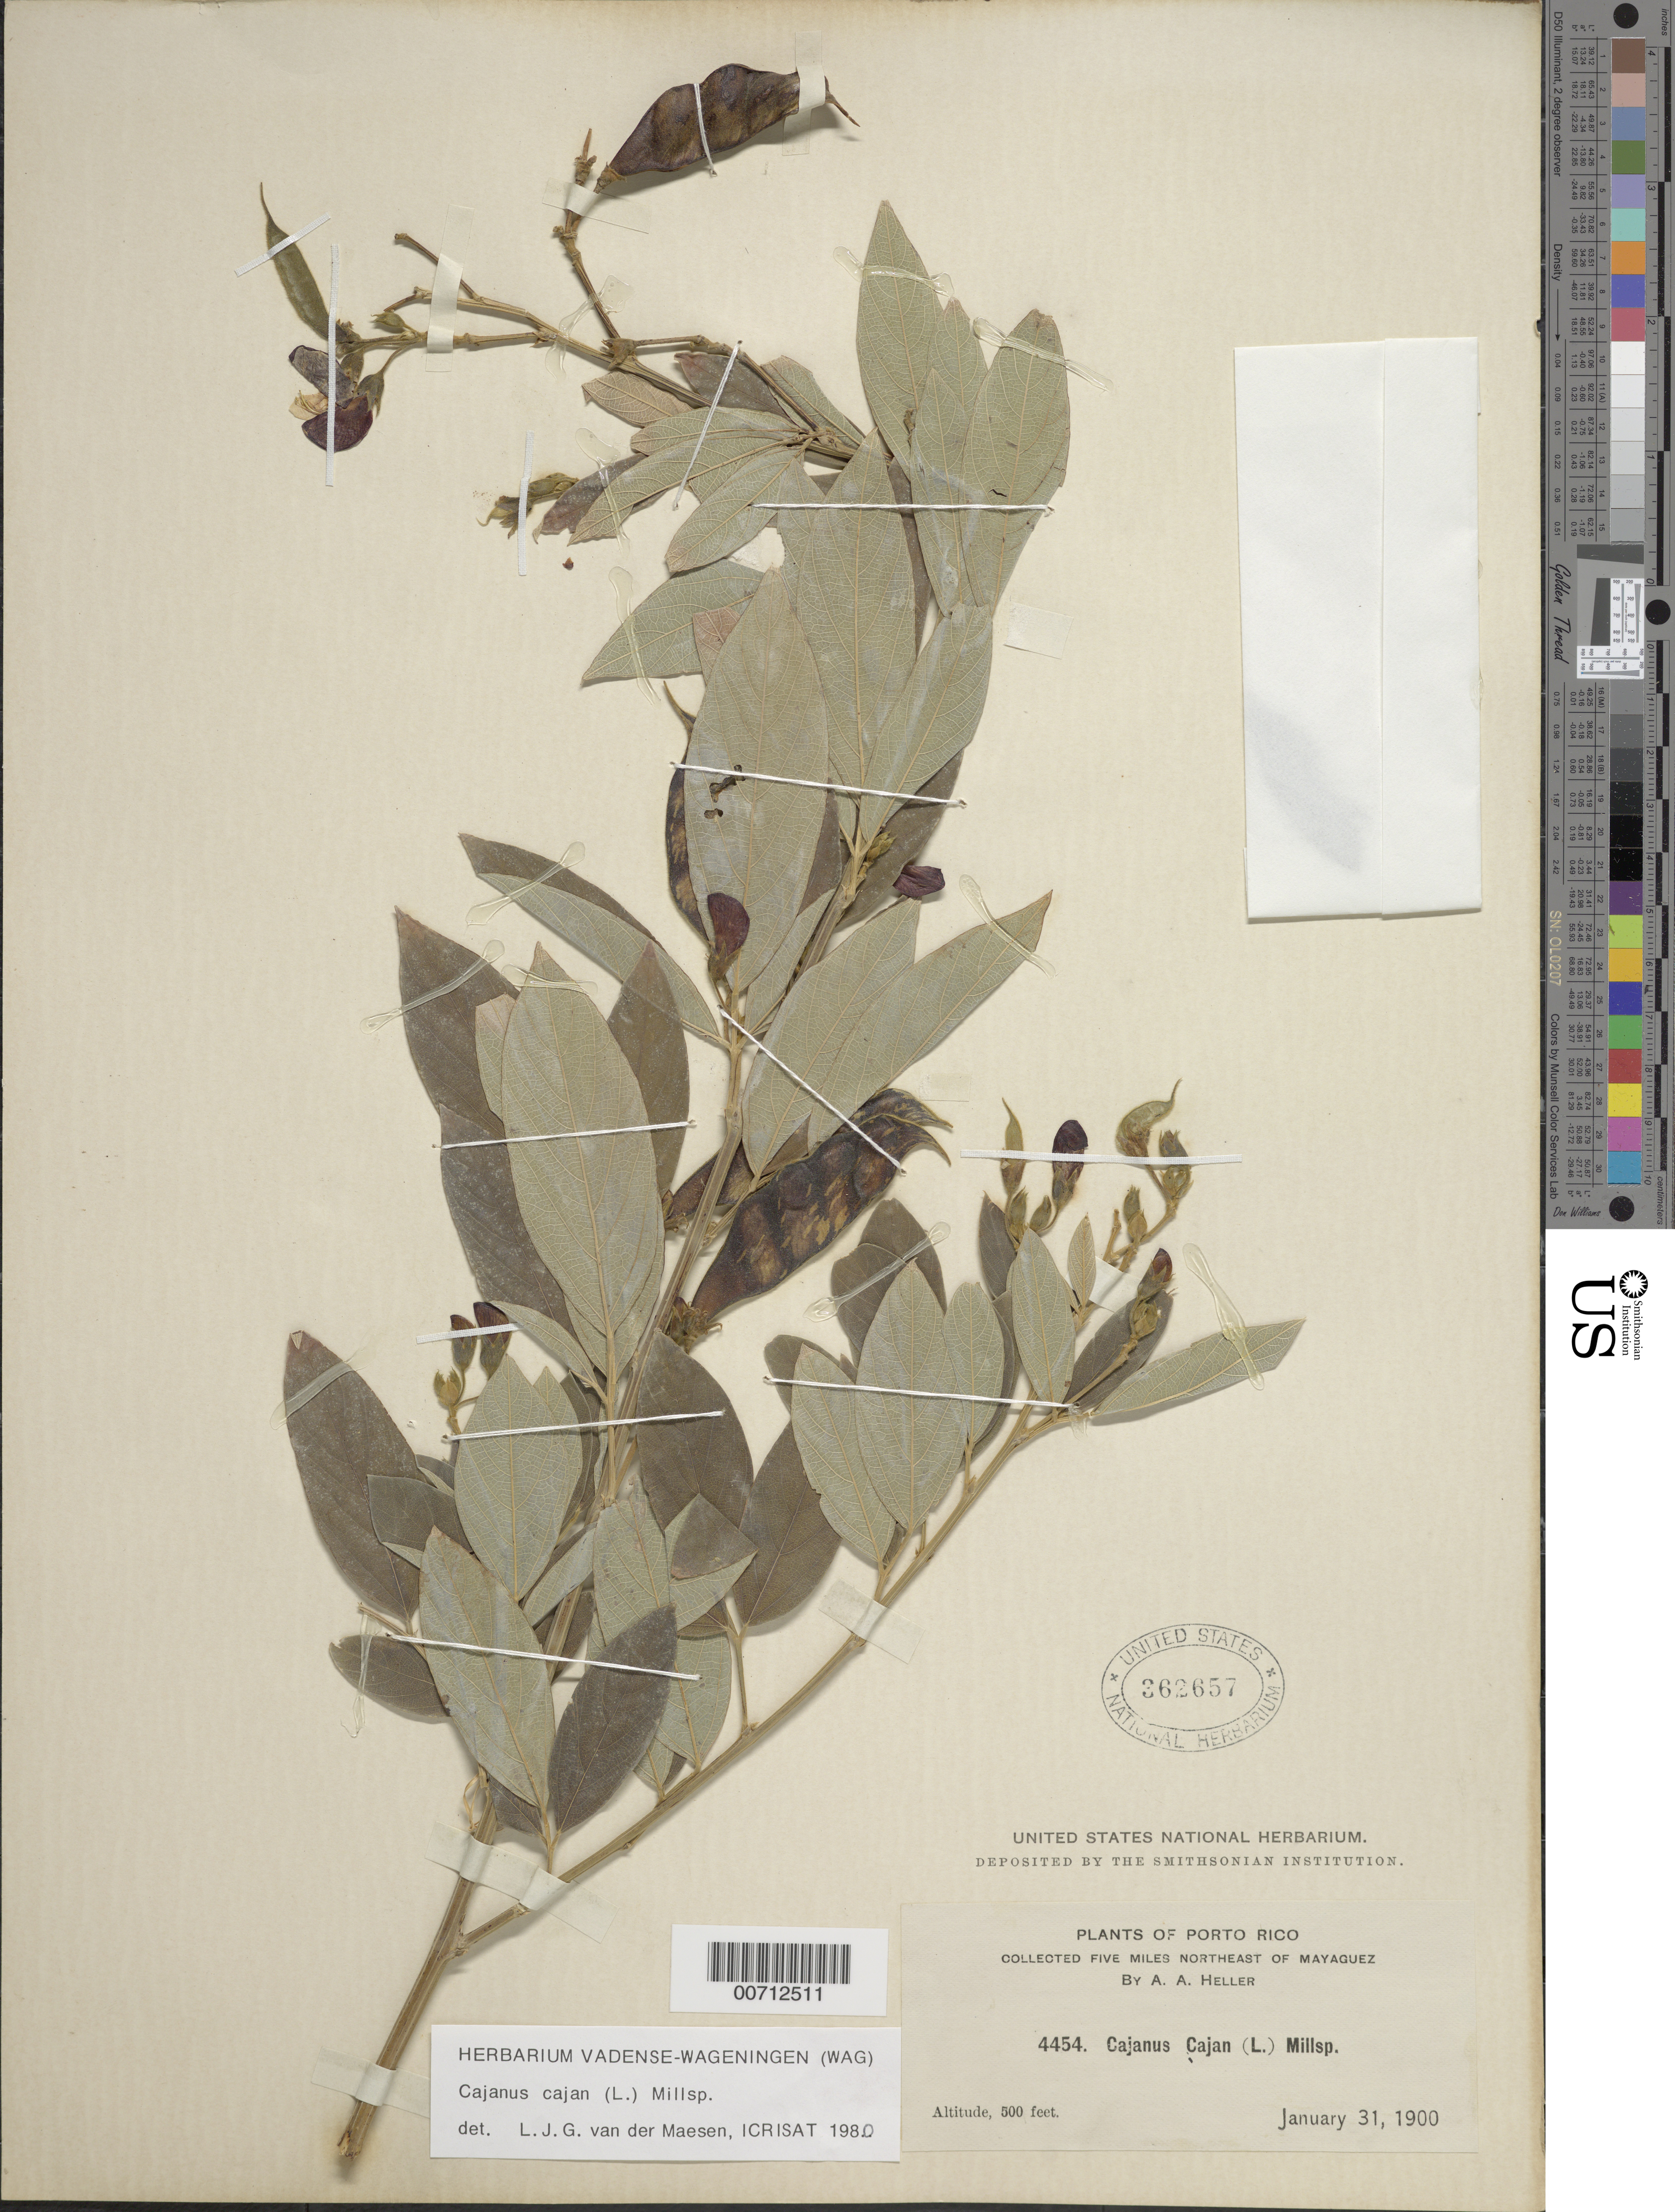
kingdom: Plantae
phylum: Tracheophyta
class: Magnoliopsida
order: Fabales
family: Fabaceae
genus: Cajanus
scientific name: Cajanus cajan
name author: (L.) Huth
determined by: Van Der Maesen, L. J. G., (WAG), Wageningen University (Netherlands)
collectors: A. A. Heller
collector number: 4454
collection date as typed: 31 Jan 1900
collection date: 1900-01-31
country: Puerto Rico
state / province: Mayaguez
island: Greater Antilles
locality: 5 mi NE of Mayaguez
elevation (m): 152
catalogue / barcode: US 362657